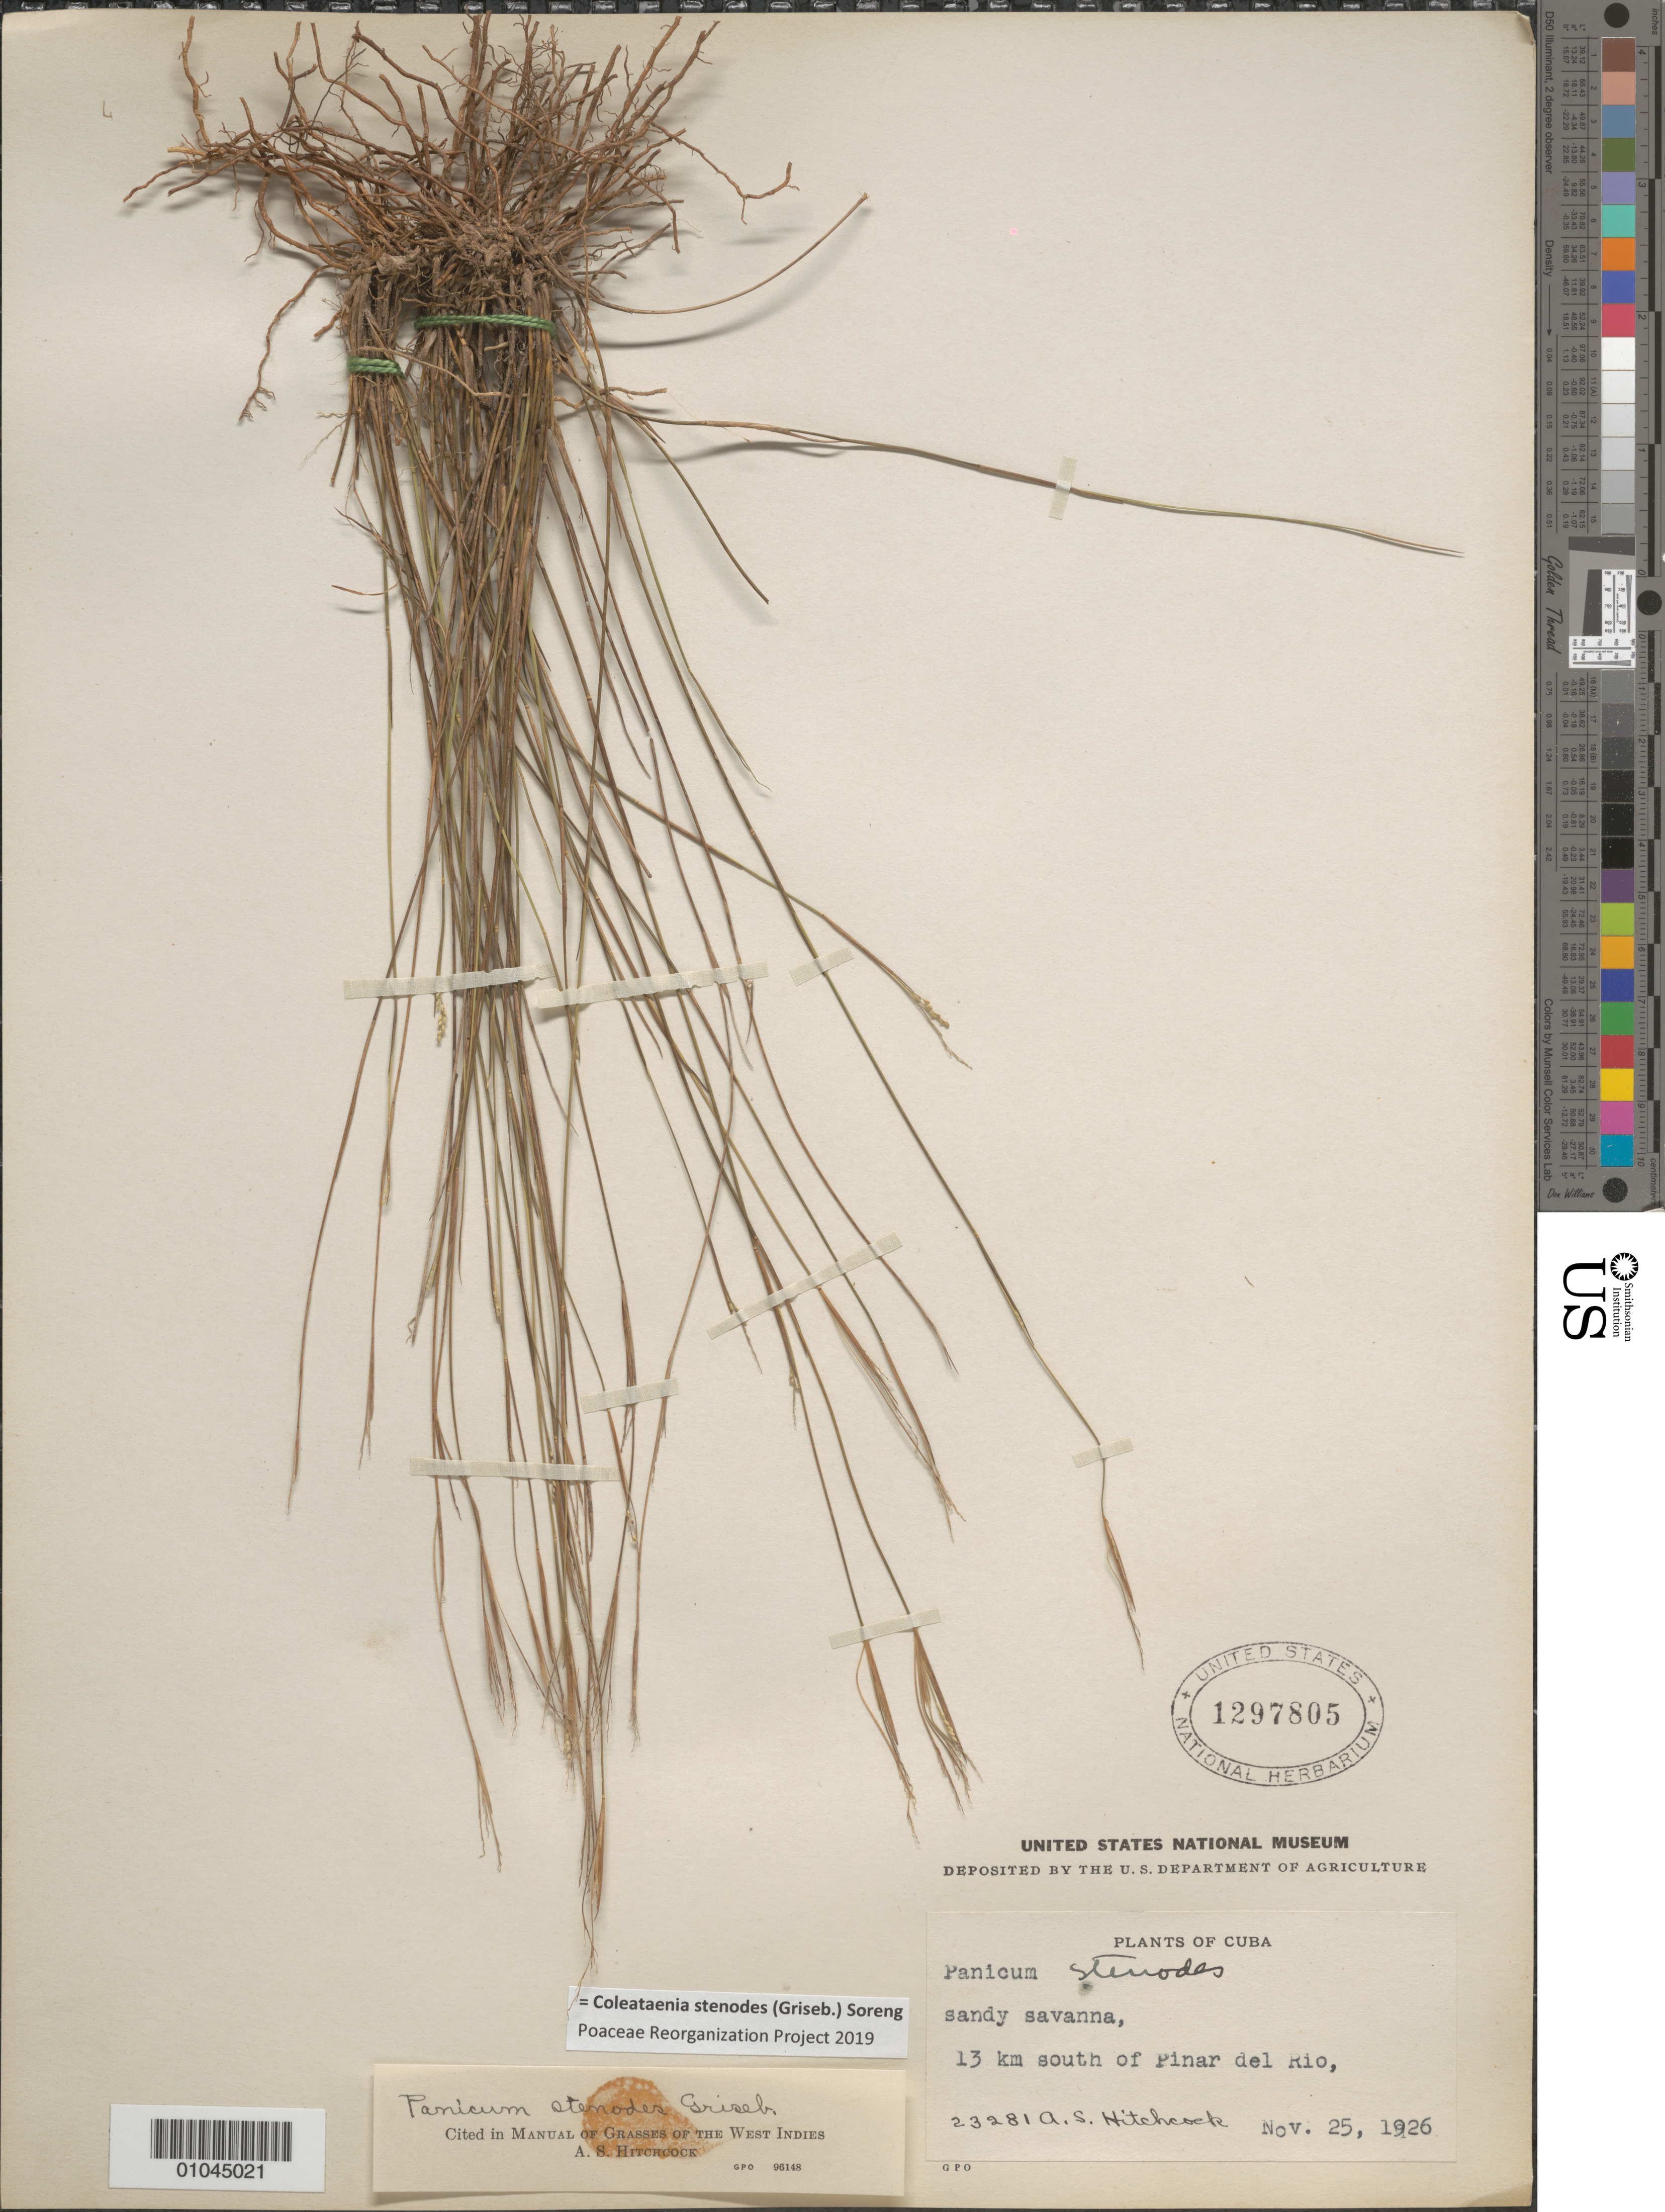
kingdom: Plantae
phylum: Tracheophyta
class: Liliopsida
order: Poales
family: Poaceae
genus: Panicum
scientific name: Panicum stenodes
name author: Griseb.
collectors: A. S. Hitchcock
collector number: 23281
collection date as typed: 25 Nov 1926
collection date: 1926-11-25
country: Cuba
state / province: Pinar del Rio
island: Cuba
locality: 13 km S of Pinar del Rio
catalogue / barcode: US 1297805